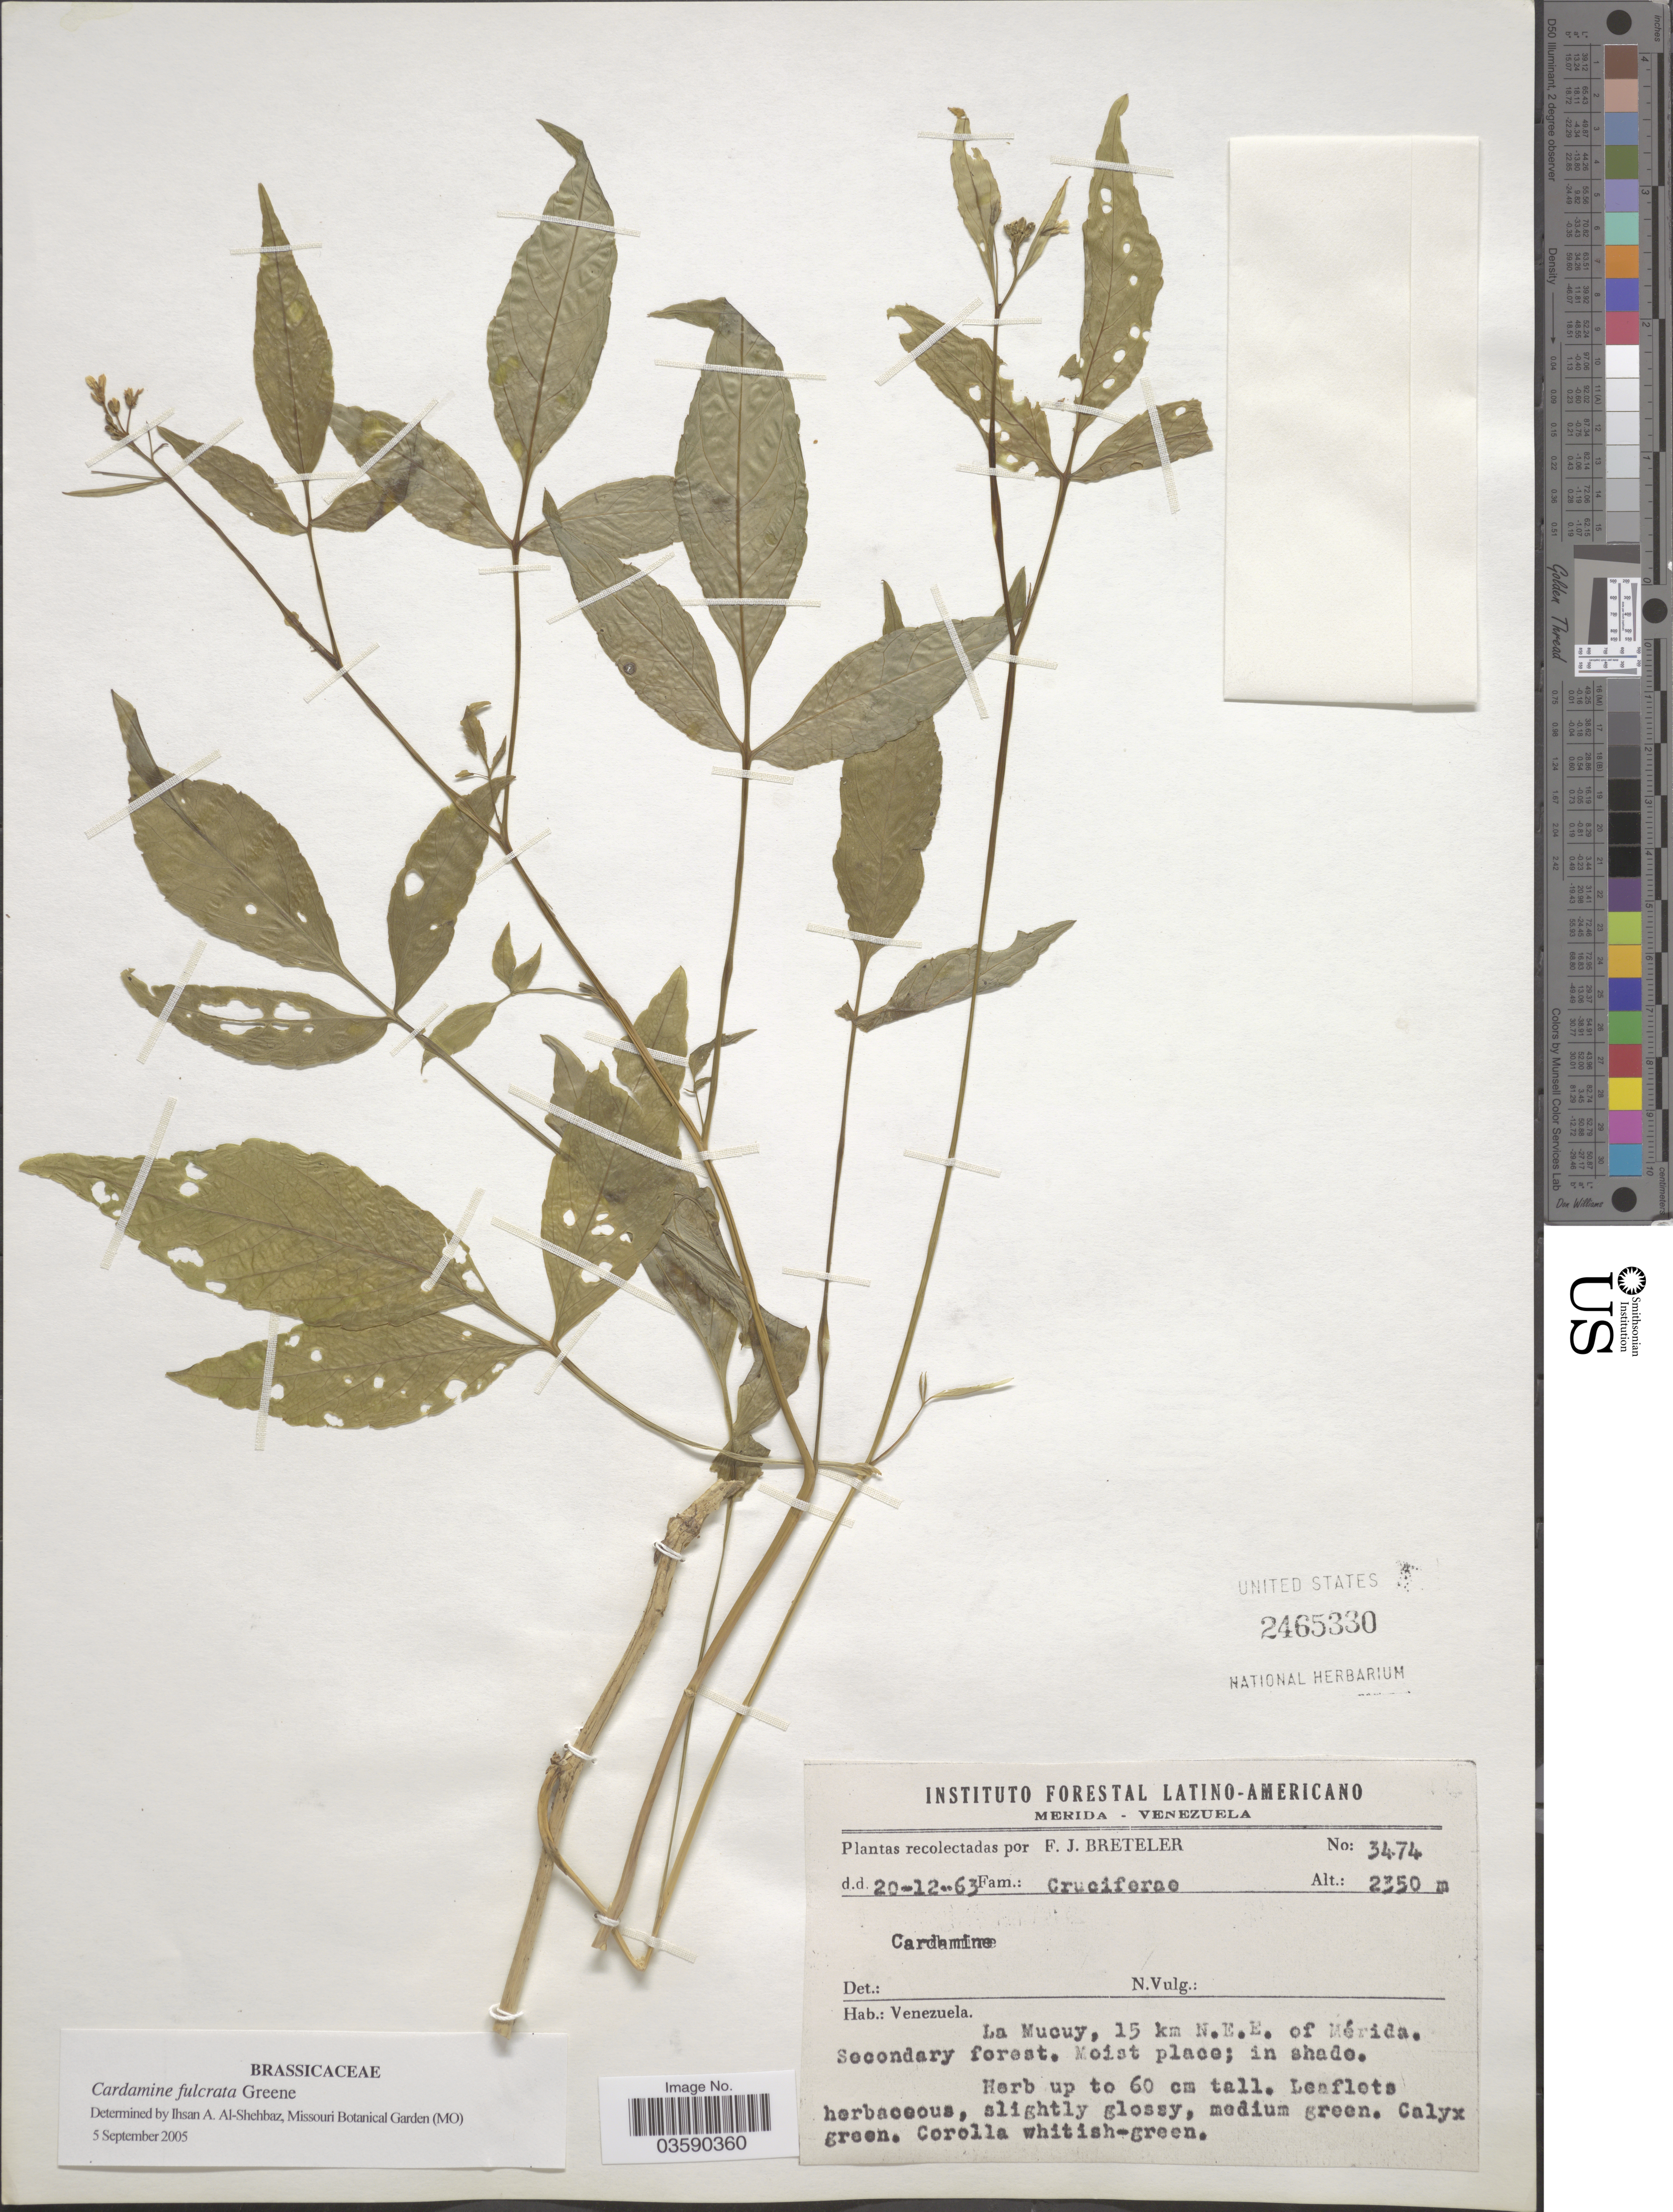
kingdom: Plantae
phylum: Tracheophyta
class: Magnoliopsida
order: Brassicales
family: Brassicaceae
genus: Cardamine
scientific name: Cardamine fulcrata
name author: Greene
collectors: F. J. Breteler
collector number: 3474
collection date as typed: Transcribed d/m/y: 20/12/63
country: Venezuela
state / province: Mérida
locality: La Mucuy, 15 km N.E.E. of Mérida. Secondary forest.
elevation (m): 2350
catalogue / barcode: US 2465330